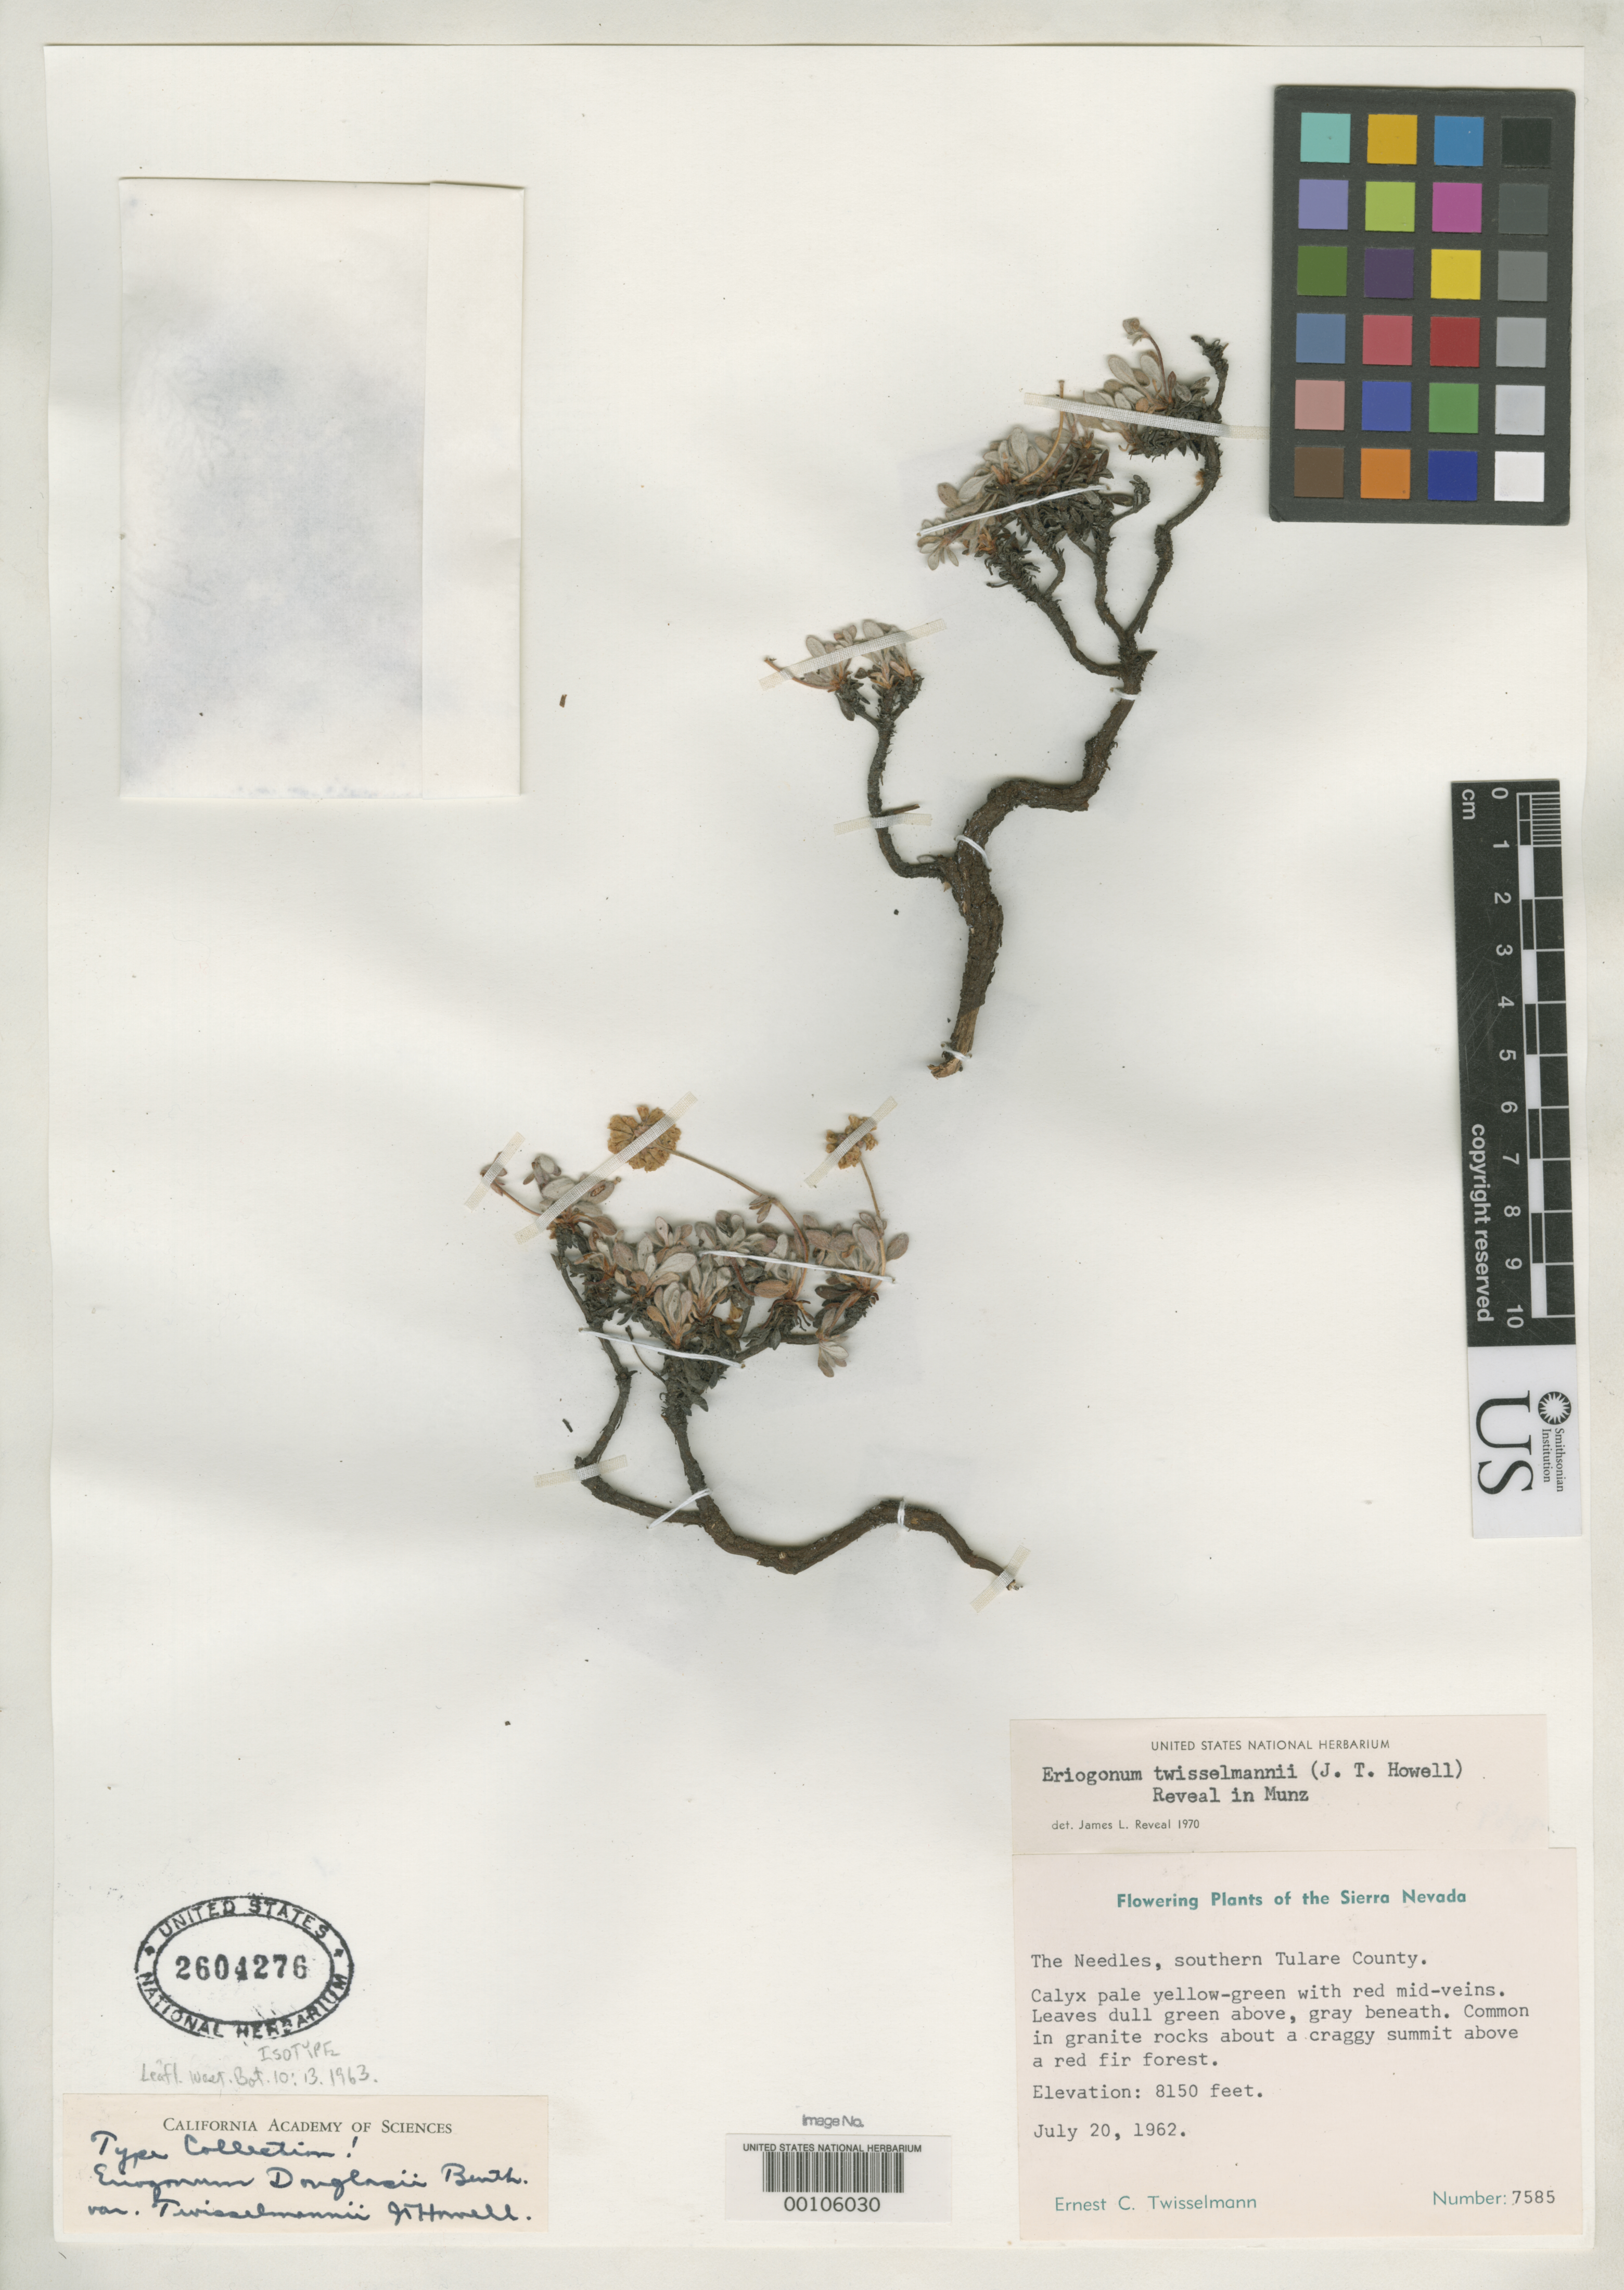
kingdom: Plantae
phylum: Tracheophyta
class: Magnoliopsida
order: Caryophyllales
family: Polygonaceae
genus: Eriogonum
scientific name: Eriogonum douglasii var. twisselmannii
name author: J.T. Howell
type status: Isotype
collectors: E. Twisselmann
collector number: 7585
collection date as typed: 20 Jul 1962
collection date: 1962-07-20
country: United States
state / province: California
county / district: Tulare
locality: The Needles.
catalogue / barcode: US 2604276